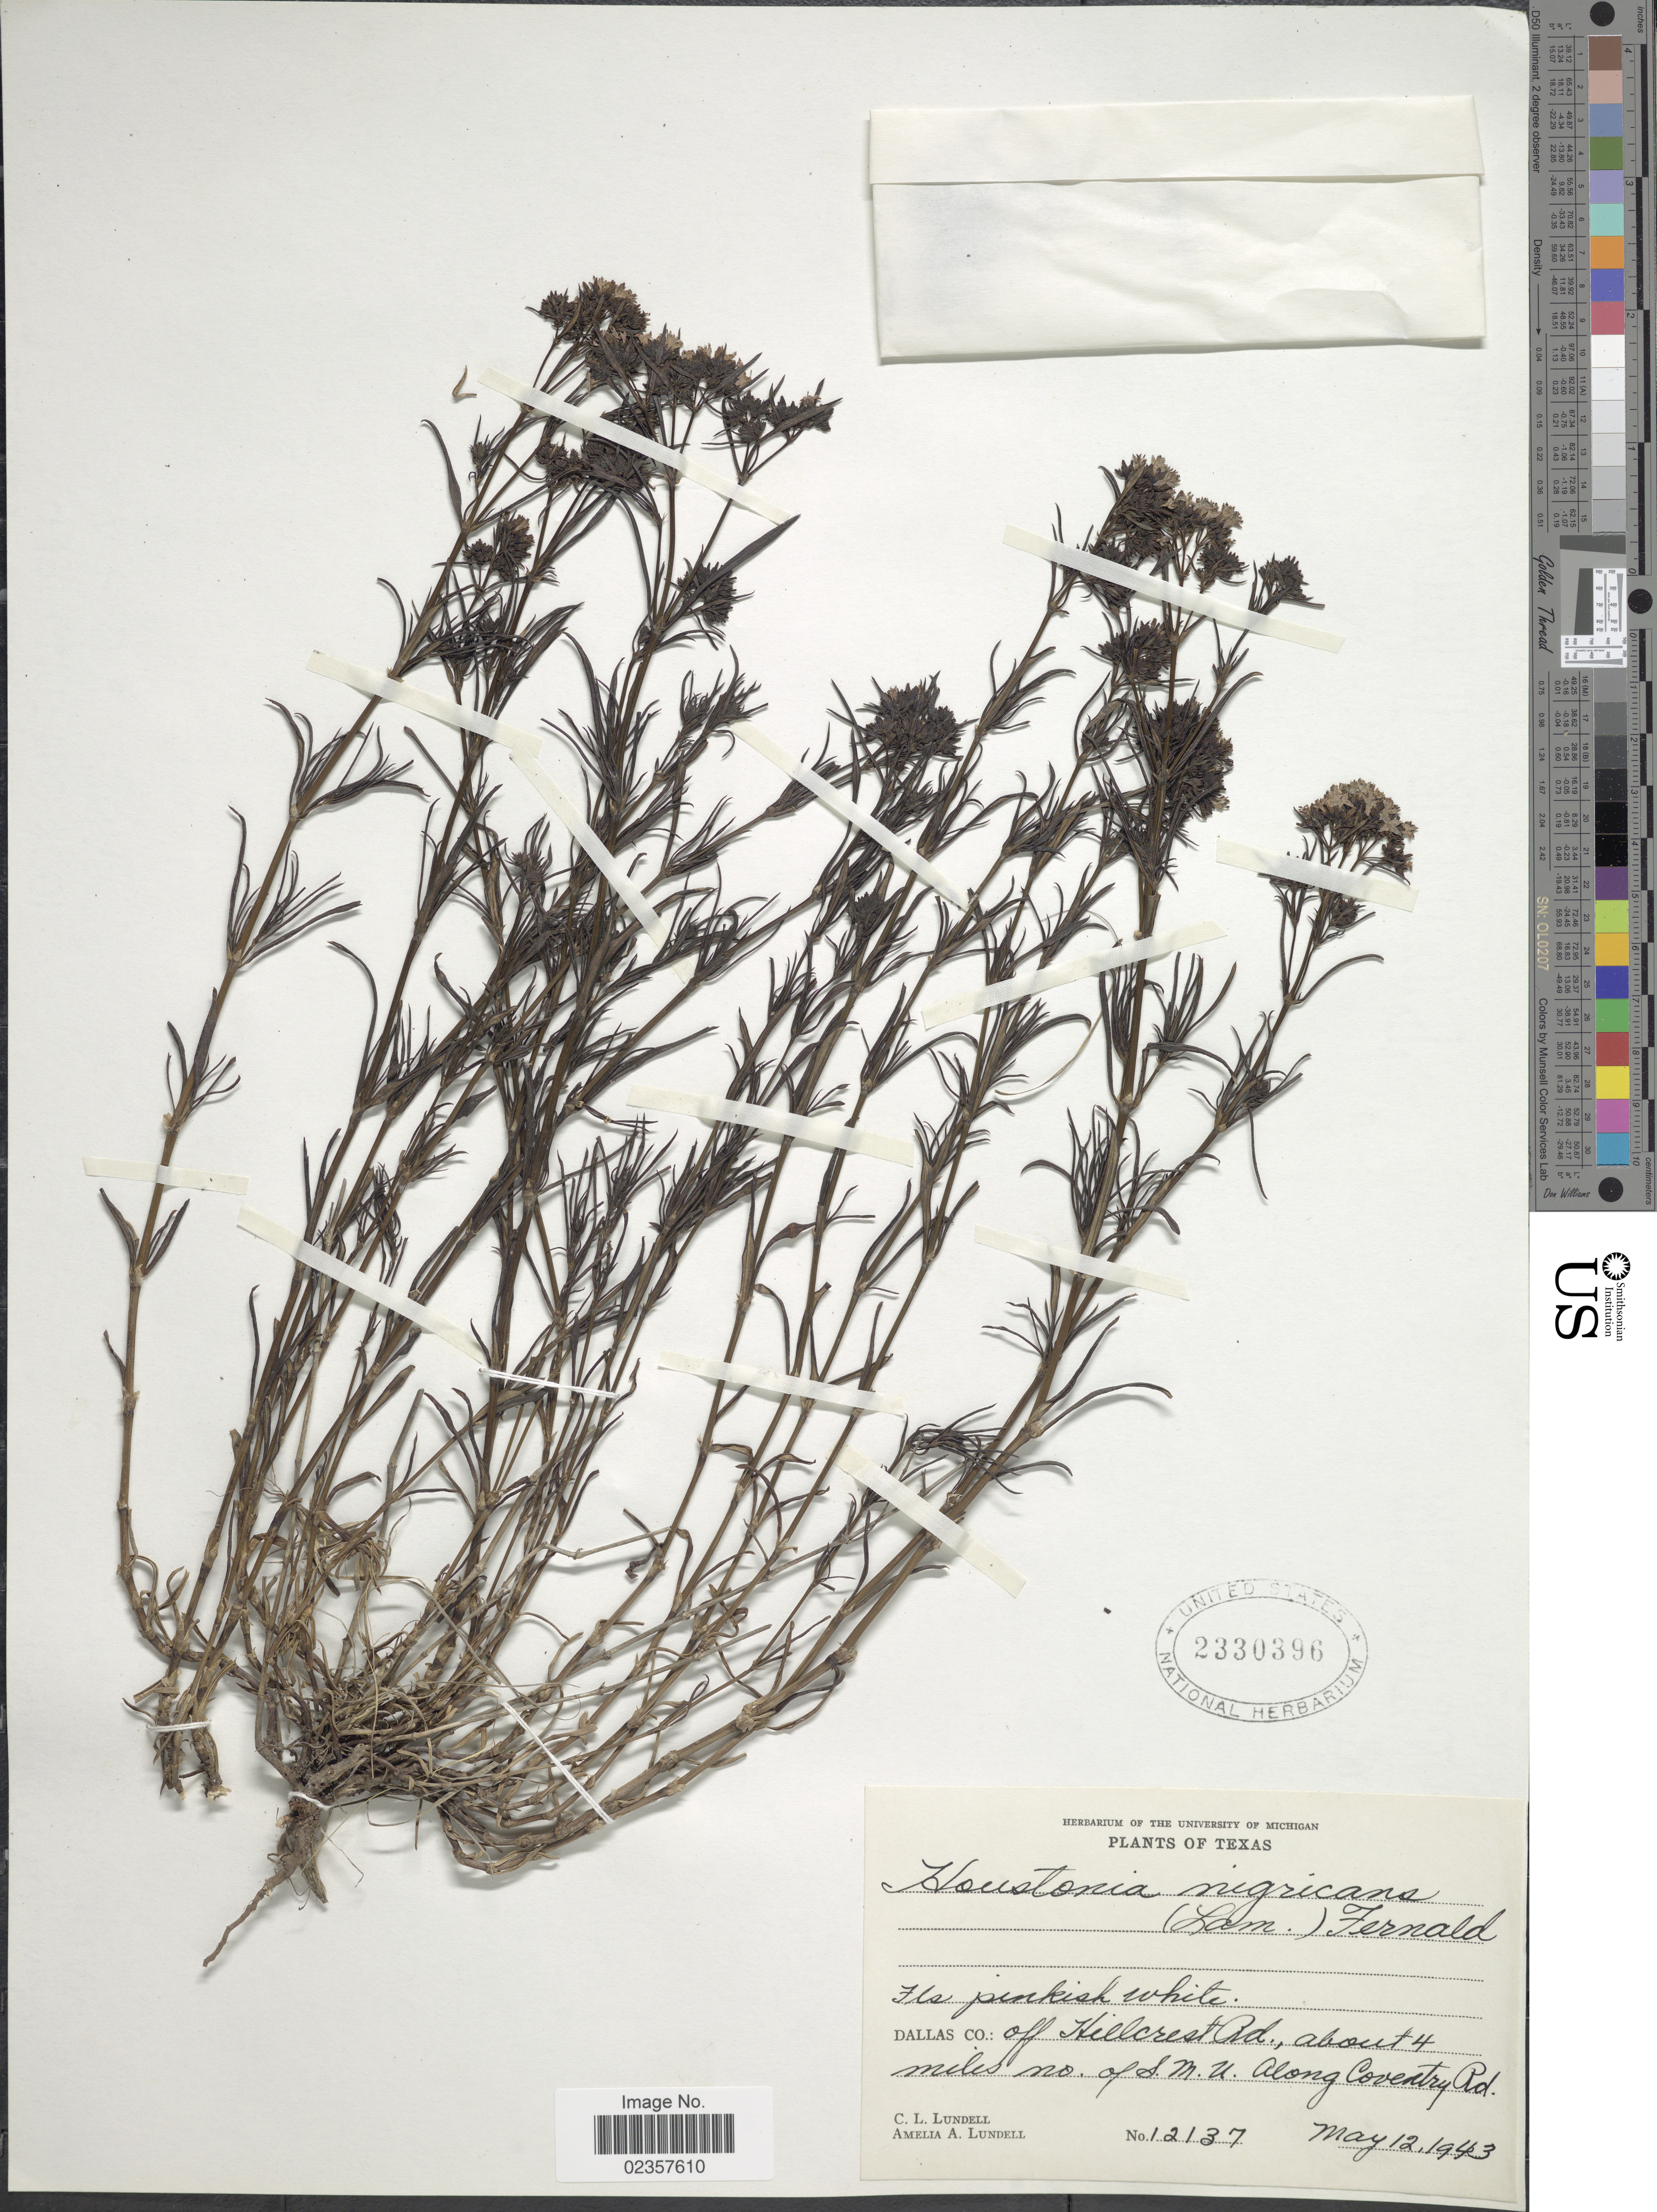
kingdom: Plantae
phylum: Tracheophyta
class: Magnoliopsida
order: Gentianales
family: Rubiaceae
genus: Houstonia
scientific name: Houstonia nigricans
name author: (Lam.) Fernald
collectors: C. L. Lundell & A. A. Lundell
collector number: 12137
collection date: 1943-05-12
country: United States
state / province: Texas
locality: Dallas Co.: off Hillcrest Rd., about 4 miles no. of S.M.U. Along Coventry Rd.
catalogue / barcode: US 2330396